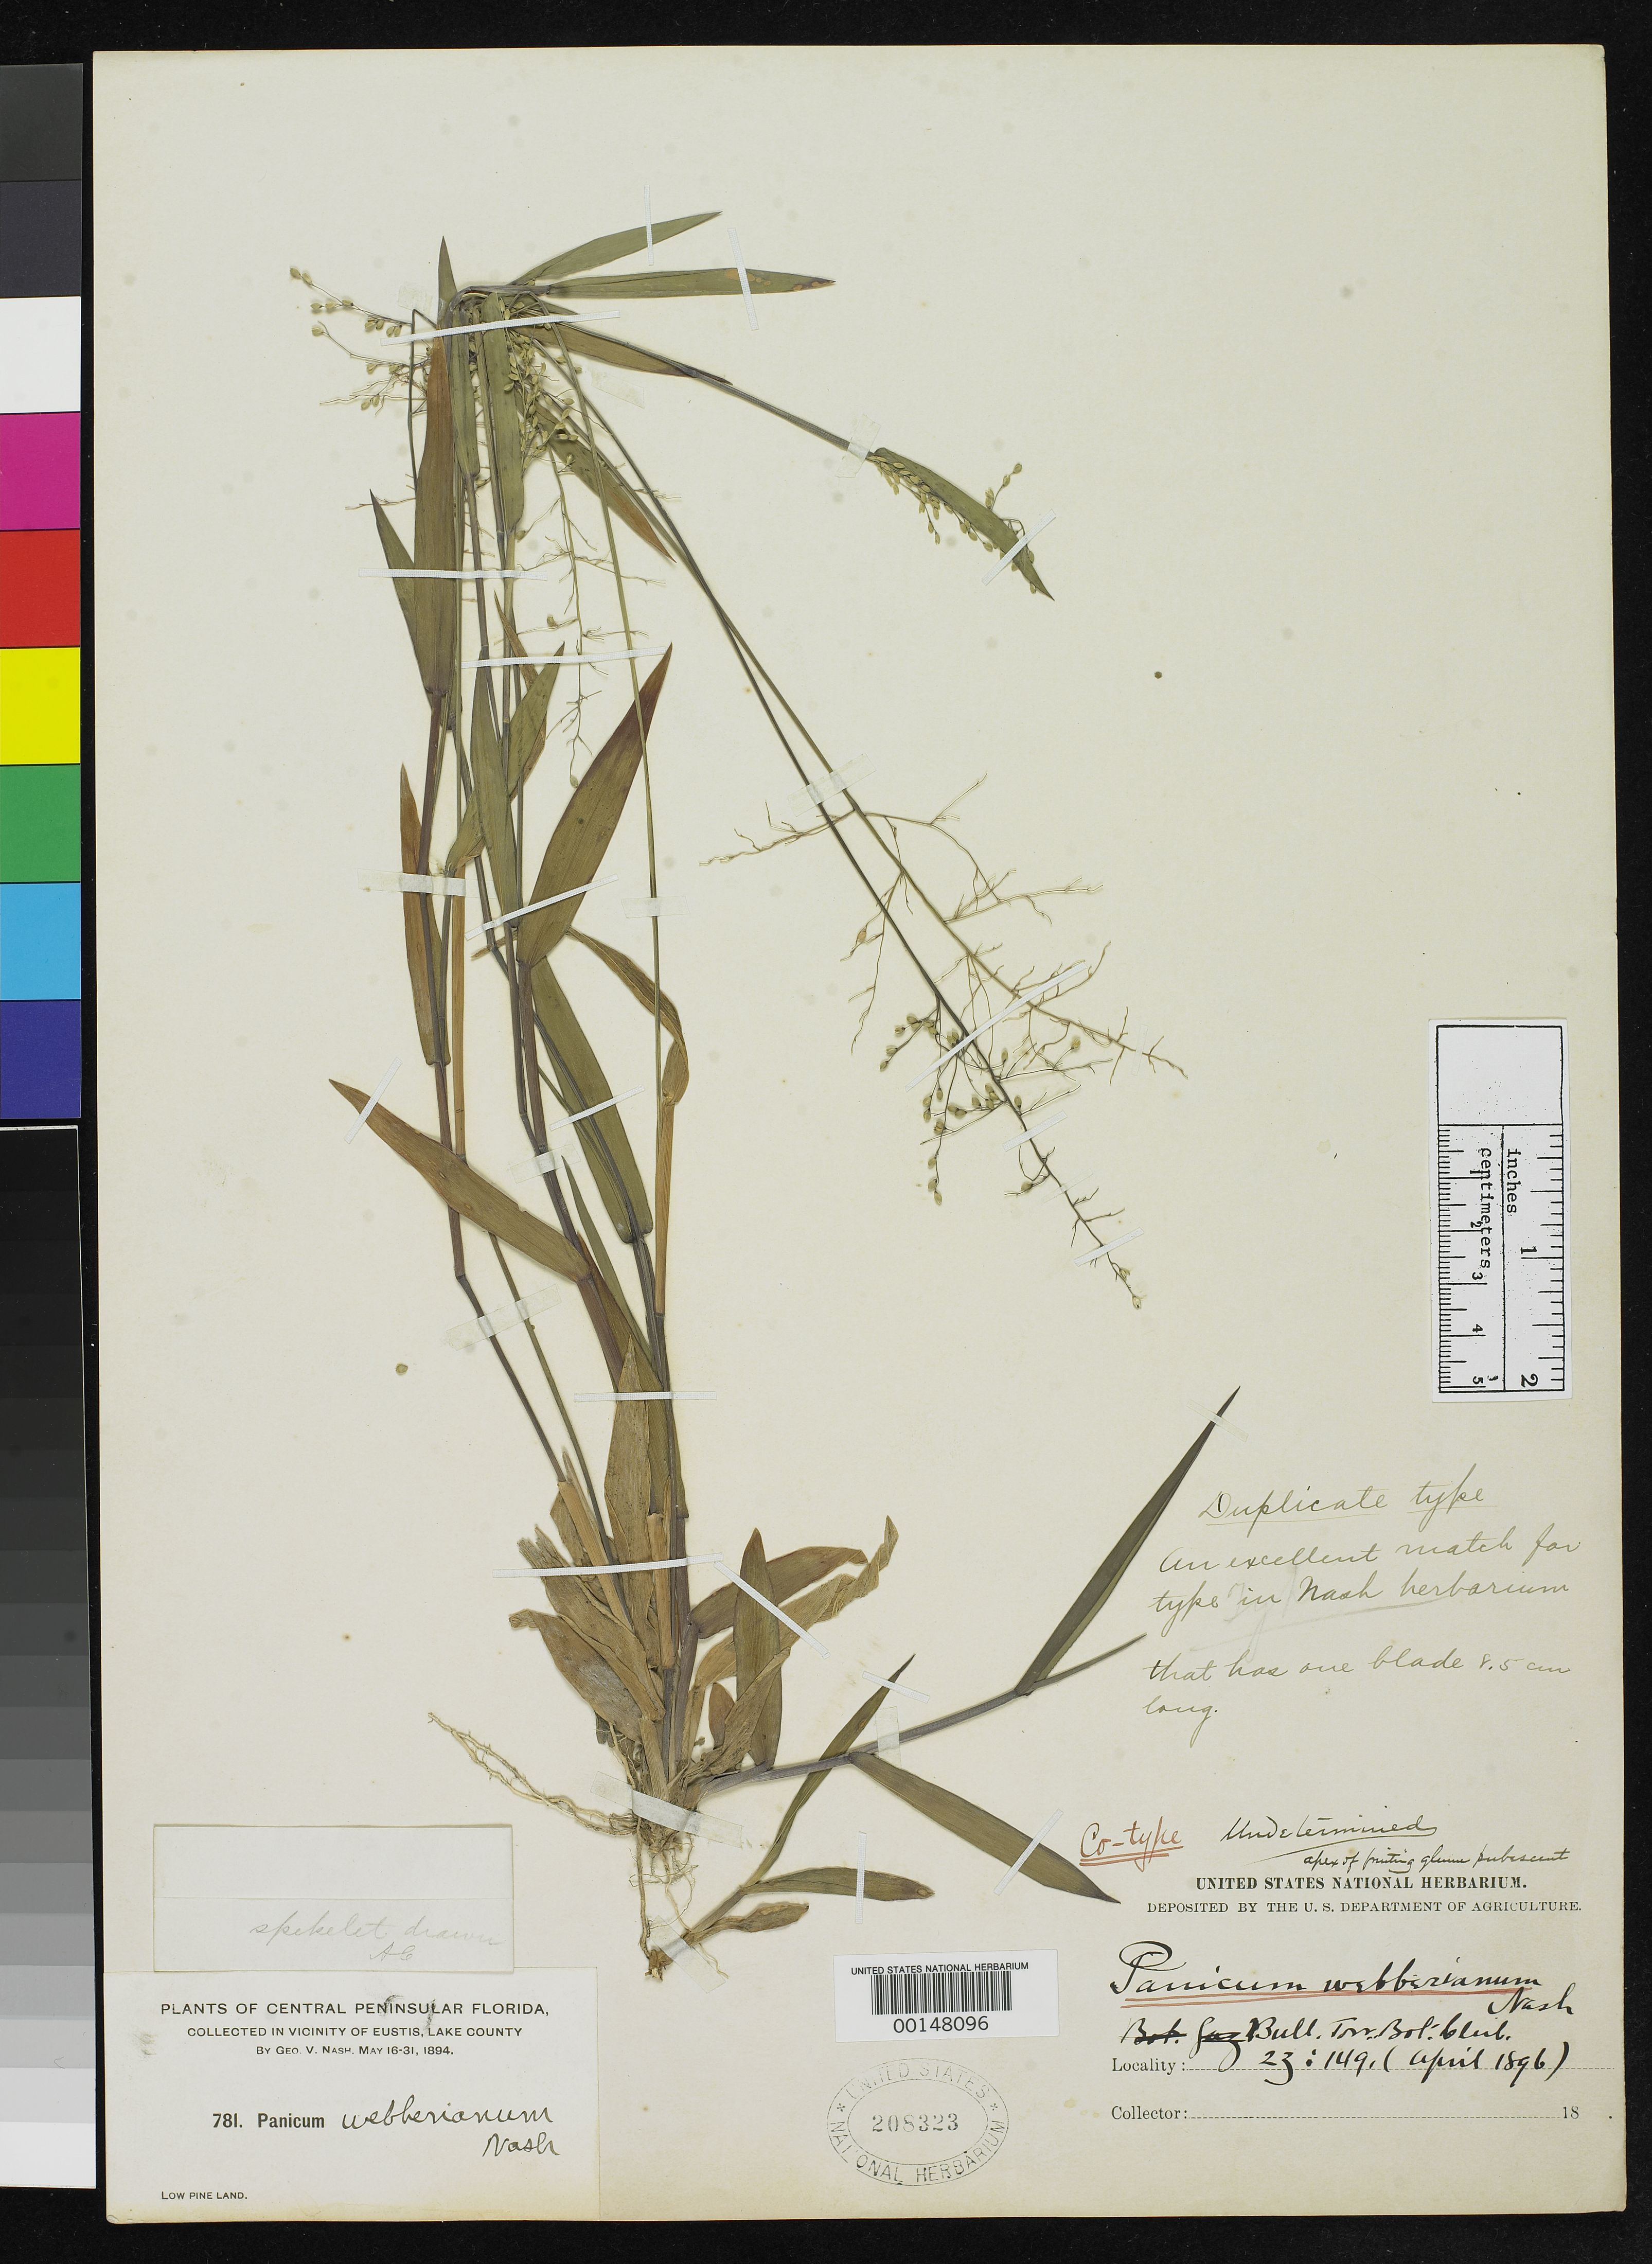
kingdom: Plantae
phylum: Tracheophyta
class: Liliopsida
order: Poales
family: Poaceae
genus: Panicum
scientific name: Panicum webberianum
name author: Nash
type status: Isotype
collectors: G. V. Nash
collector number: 781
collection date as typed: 16 May 1894 to 31 May 1894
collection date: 1894-05-16/1894-05-31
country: United States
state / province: Florida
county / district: Lake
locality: Near Eustis.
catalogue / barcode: US 208323